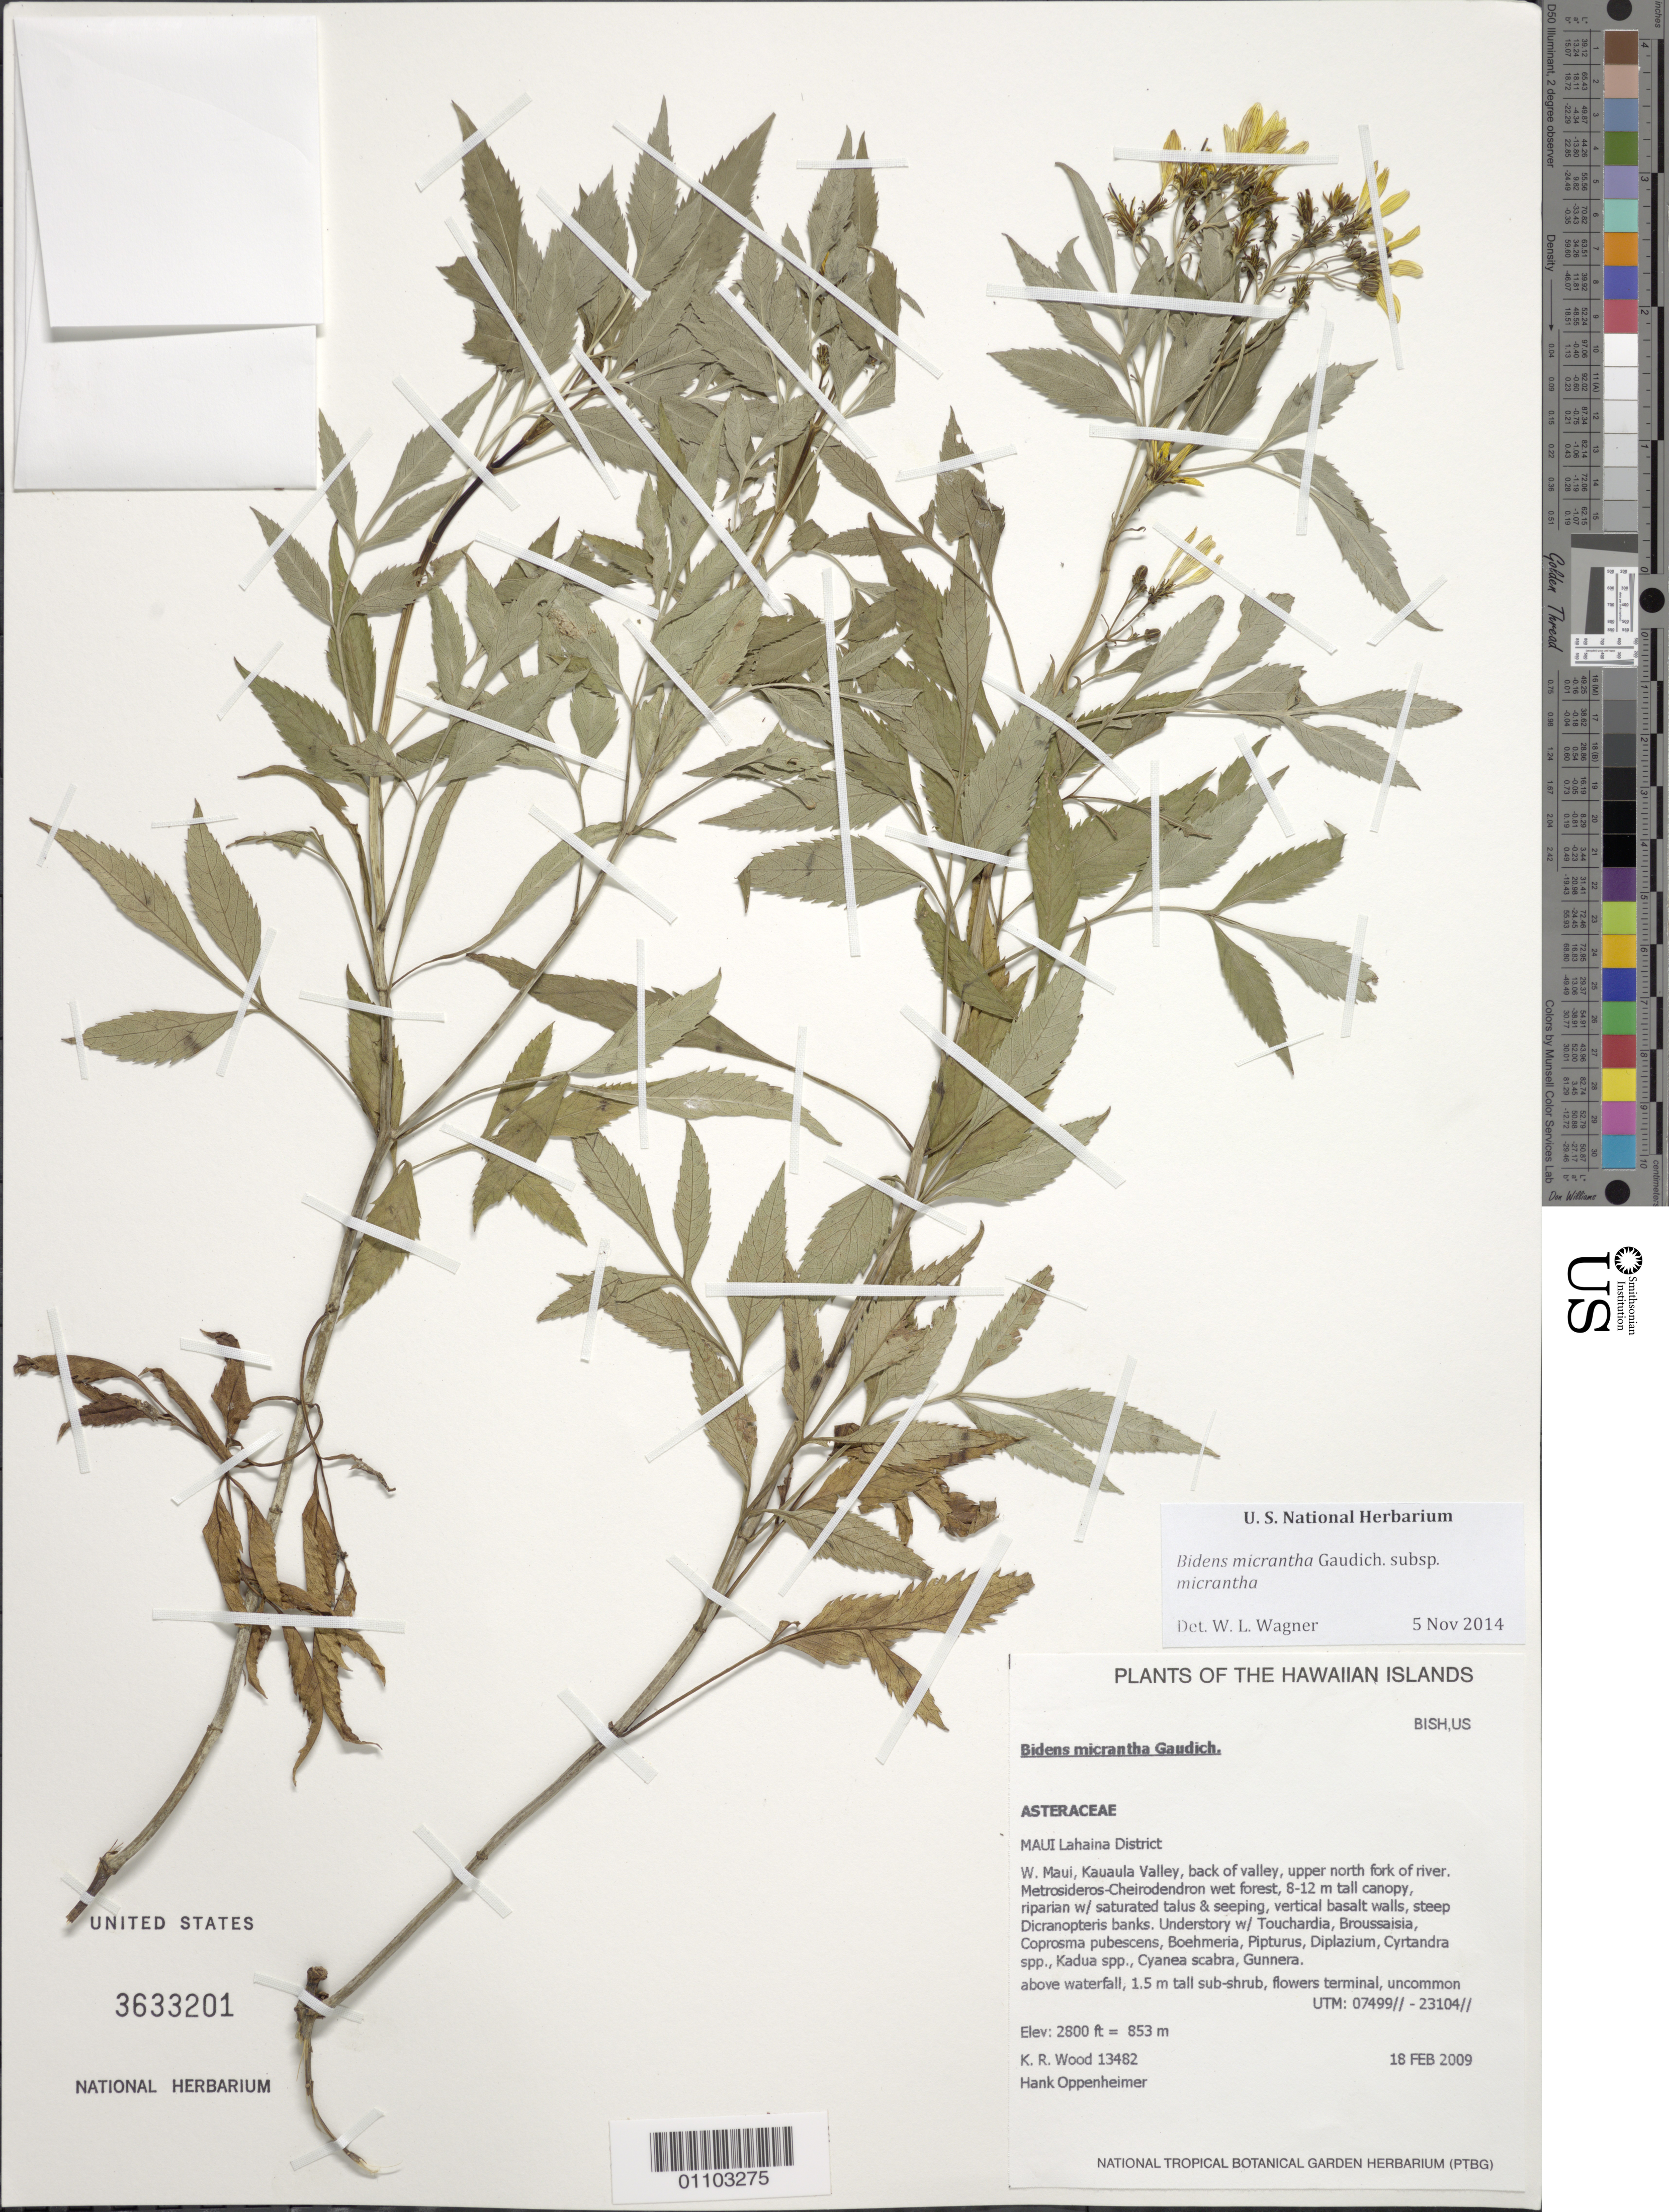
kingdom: Plantae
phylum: Tracheophyta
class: Magnoliopsida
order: Asterales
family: Asteraceae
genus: Bidens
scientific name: Bidens micrantha subsp. micrantha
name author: Gaudich. ex Cass.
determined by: Wagner, W. L., (BOT), Smithsonian Institution - National Museum of Natural History (UNITED STATES)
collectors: K. R. Wood & H. Oppenheimer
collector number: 13482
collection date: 2009-02-18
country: United States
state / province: Hawaii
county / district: Maui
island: Maui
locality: W. Maui, Lahaina District, Kauaula Valley, back to valley, upper fork of river, above waterfall.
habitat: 1.5 m tall sub- shrub, wet forest, 8-12 m tall canopy, saturated talus and seeping, vertical basalt walls.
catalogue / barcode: US 3633201